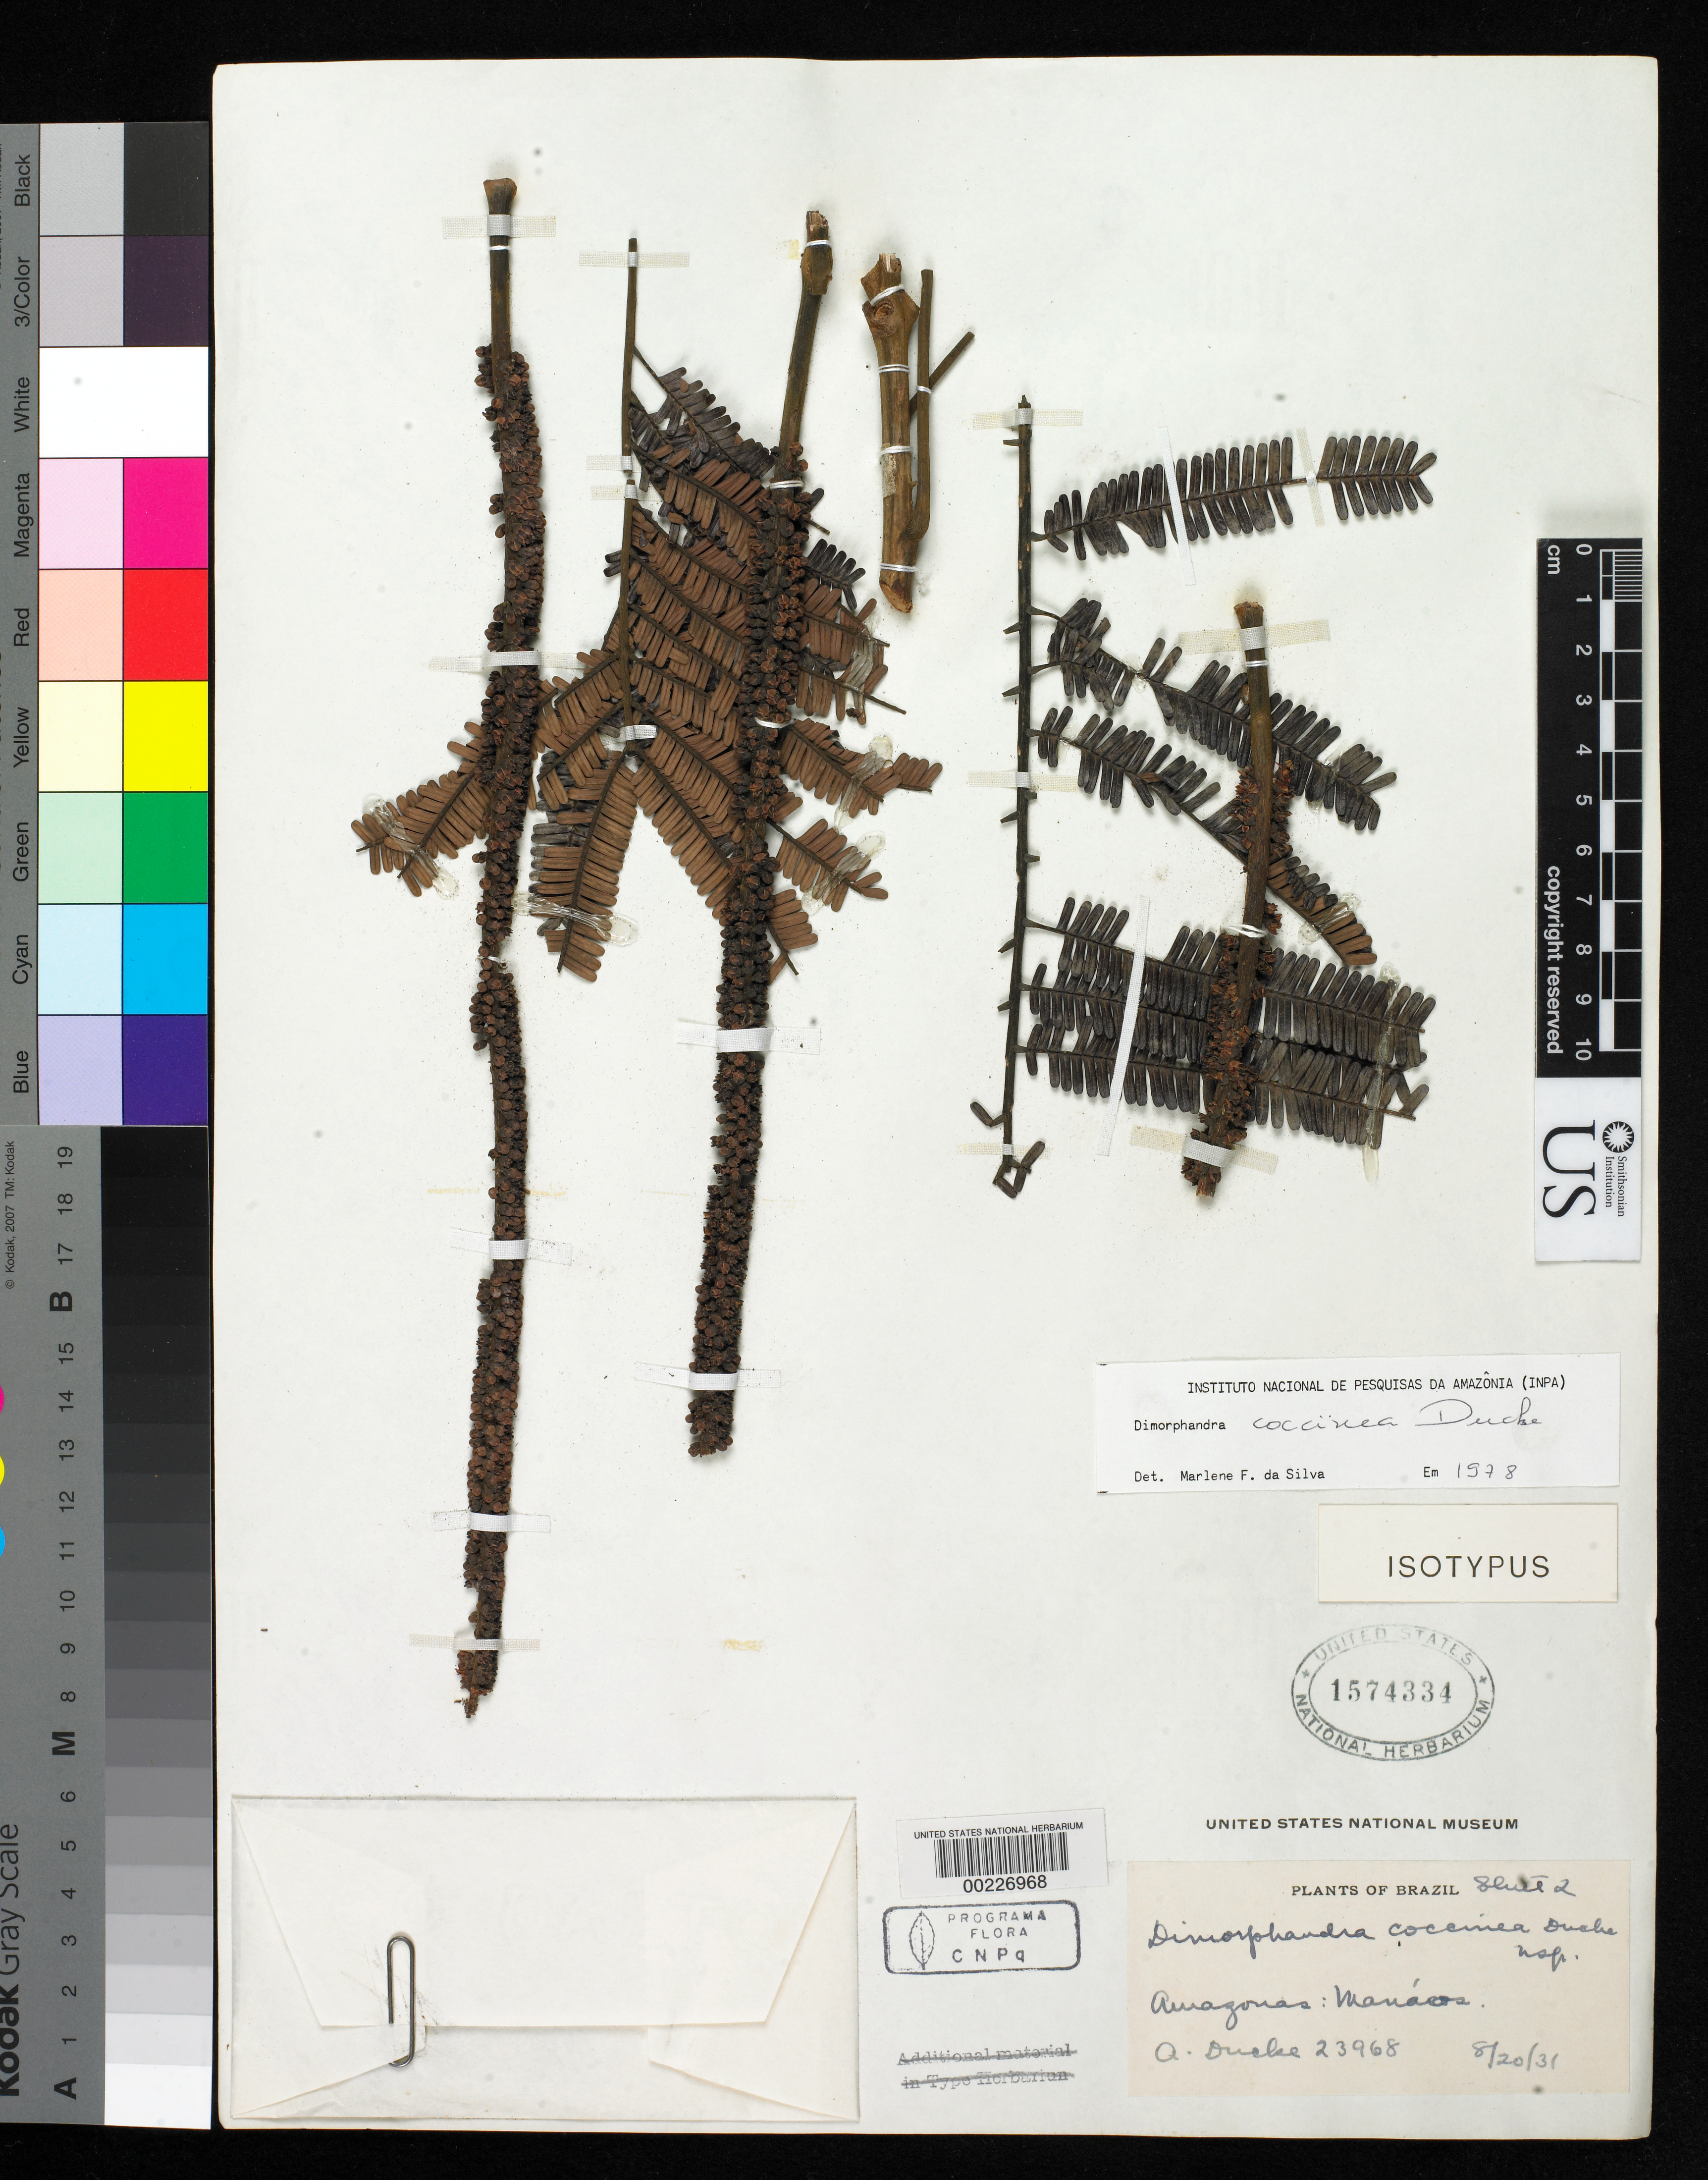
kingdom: Plantae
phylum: Tracheophyta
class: Magnoliopsida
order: Fabales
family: Fabaceae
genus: Dimorphandra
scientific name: Dimorphandra coccinea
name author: Ducke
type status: Isotype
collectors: A. Ducke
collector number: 23968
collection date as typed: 20 Aug 1931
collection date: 1931-08-20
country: Brazil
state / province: Amazonas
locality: Manaos, Loes Colonia dos Francezes.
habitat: Silva non inundabili ad rivulum.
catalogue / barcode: US 1574334